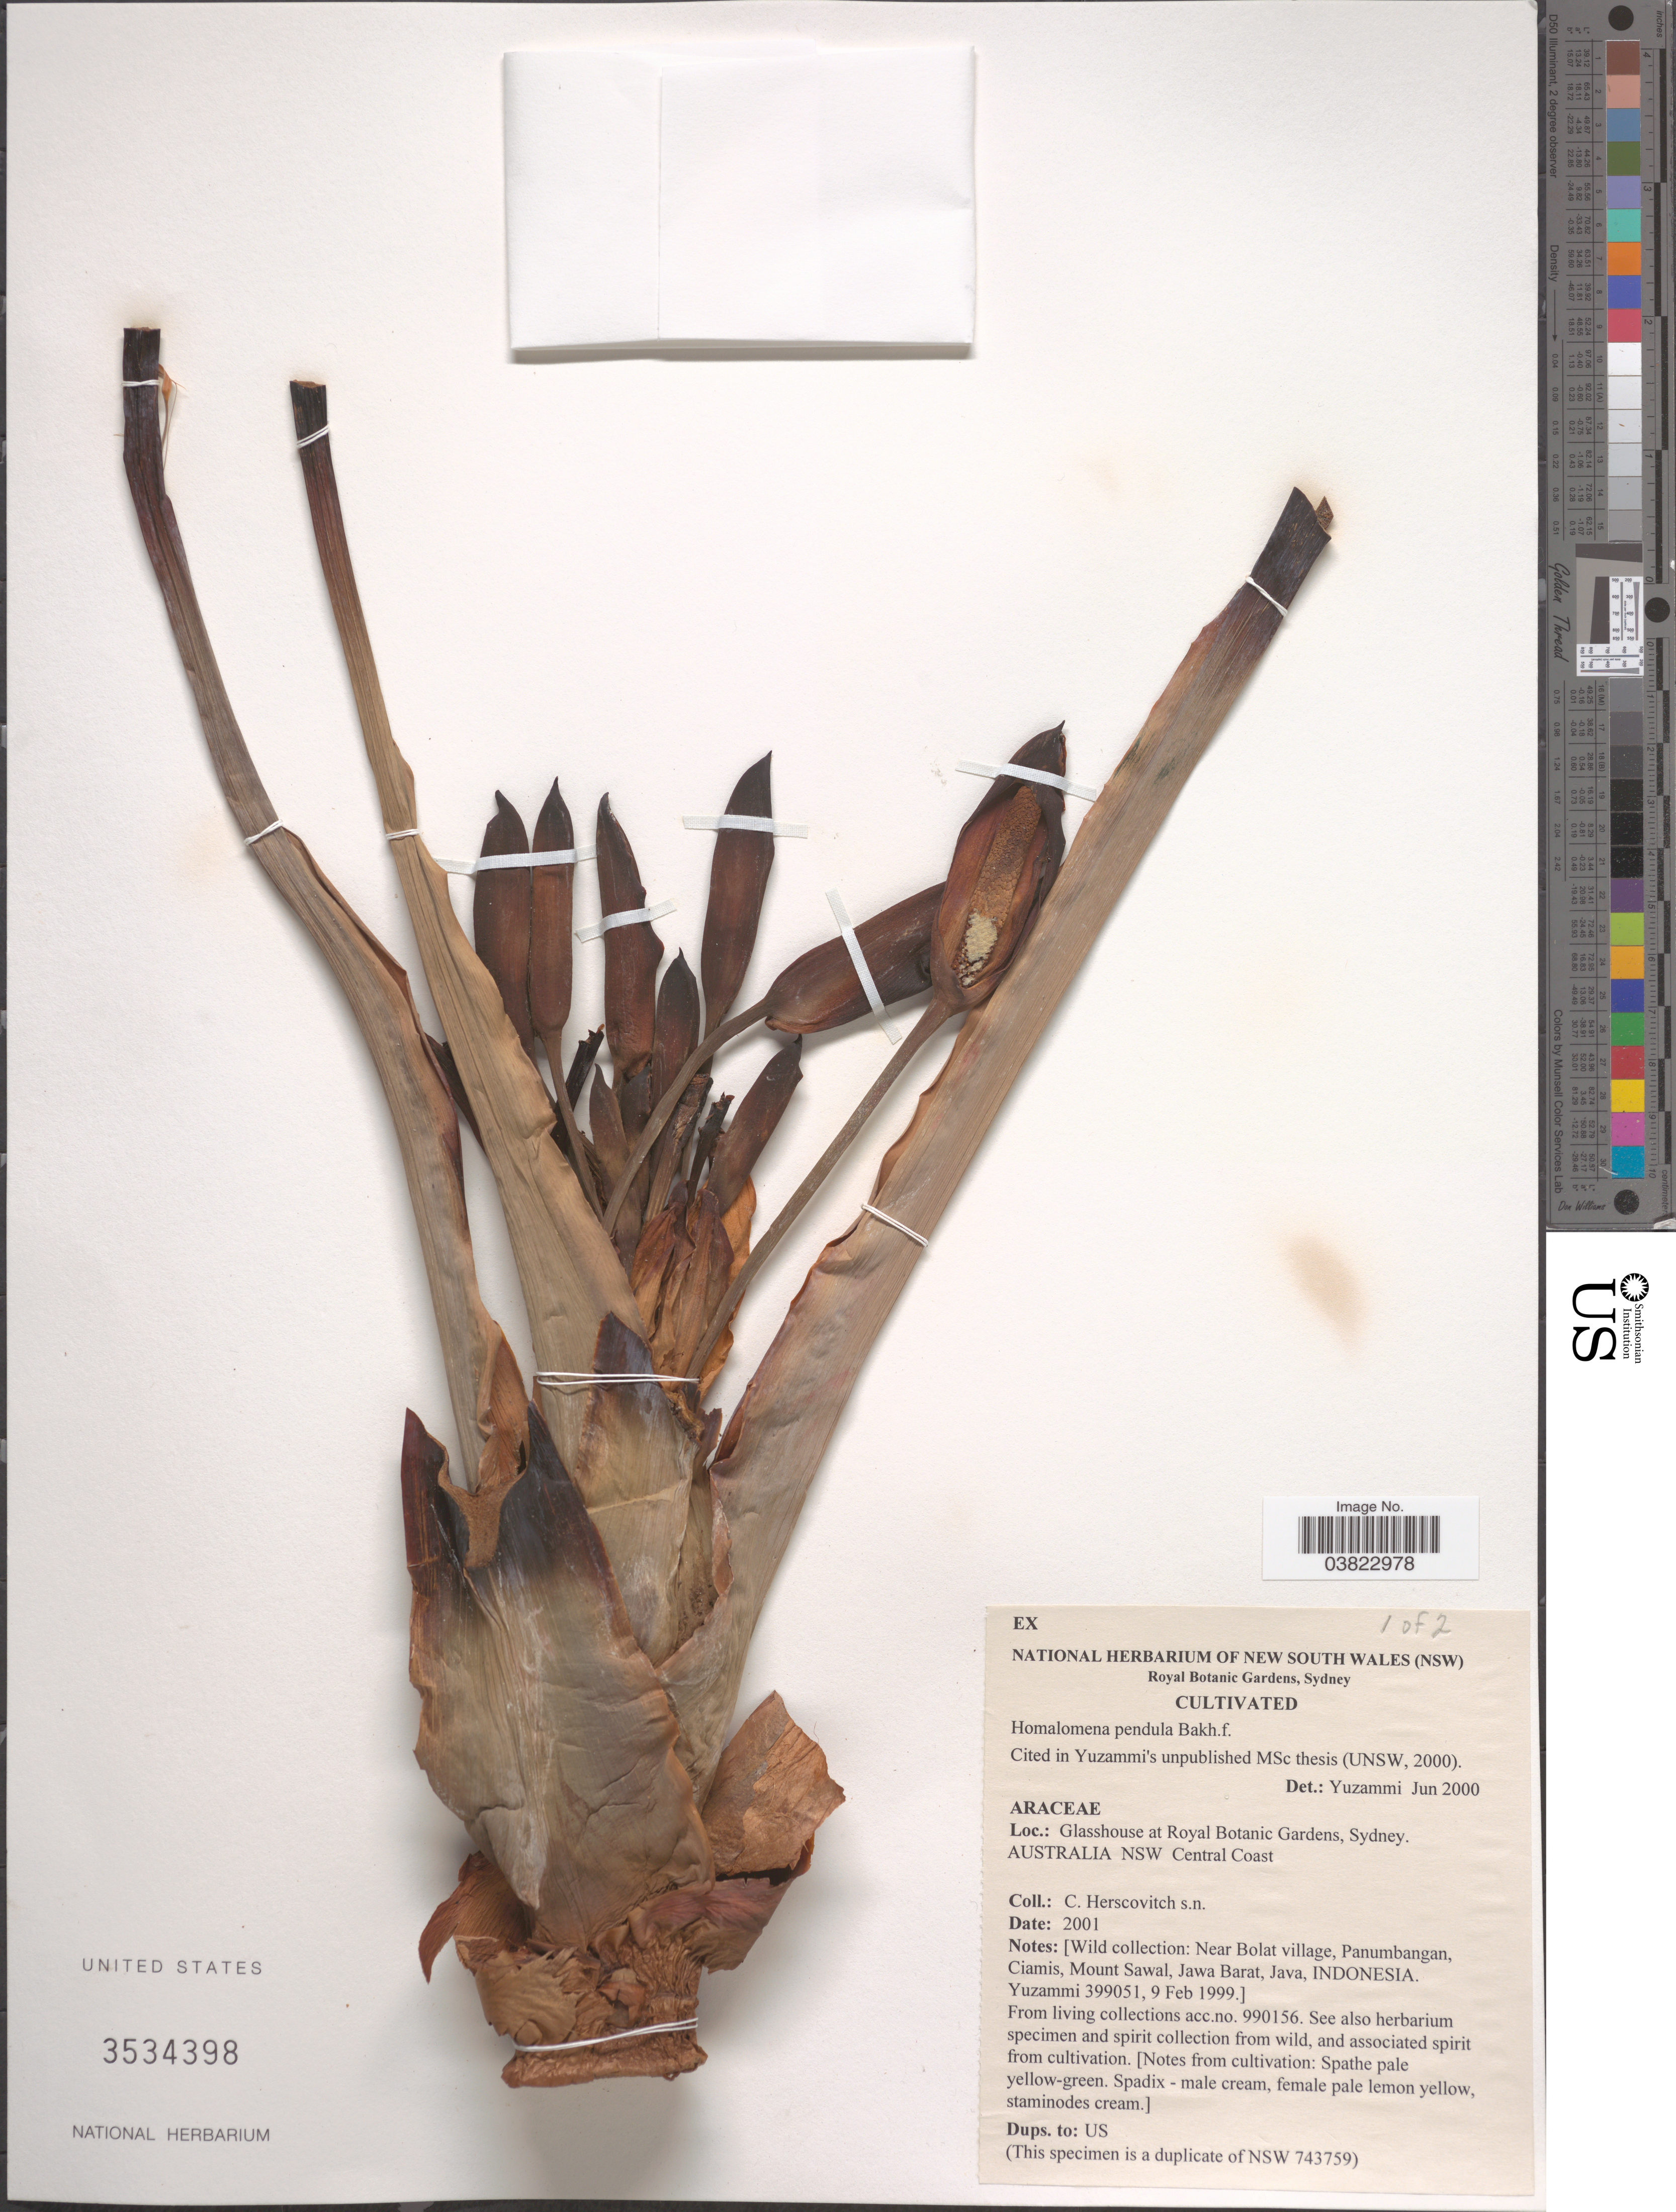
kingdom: Plantae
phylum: Tracheophyta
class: Liliopsida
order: Alismatales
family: Araceae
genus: Homalomena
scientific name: Homalomena pendula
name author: (Blume) Bakh. f.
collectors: C. Herscovitch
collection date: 2001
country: Australia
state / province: New South Wales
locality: Glasshouse at the Royal Botanic Gardens, Sydney. Central Coast.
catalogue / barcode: US 3534398